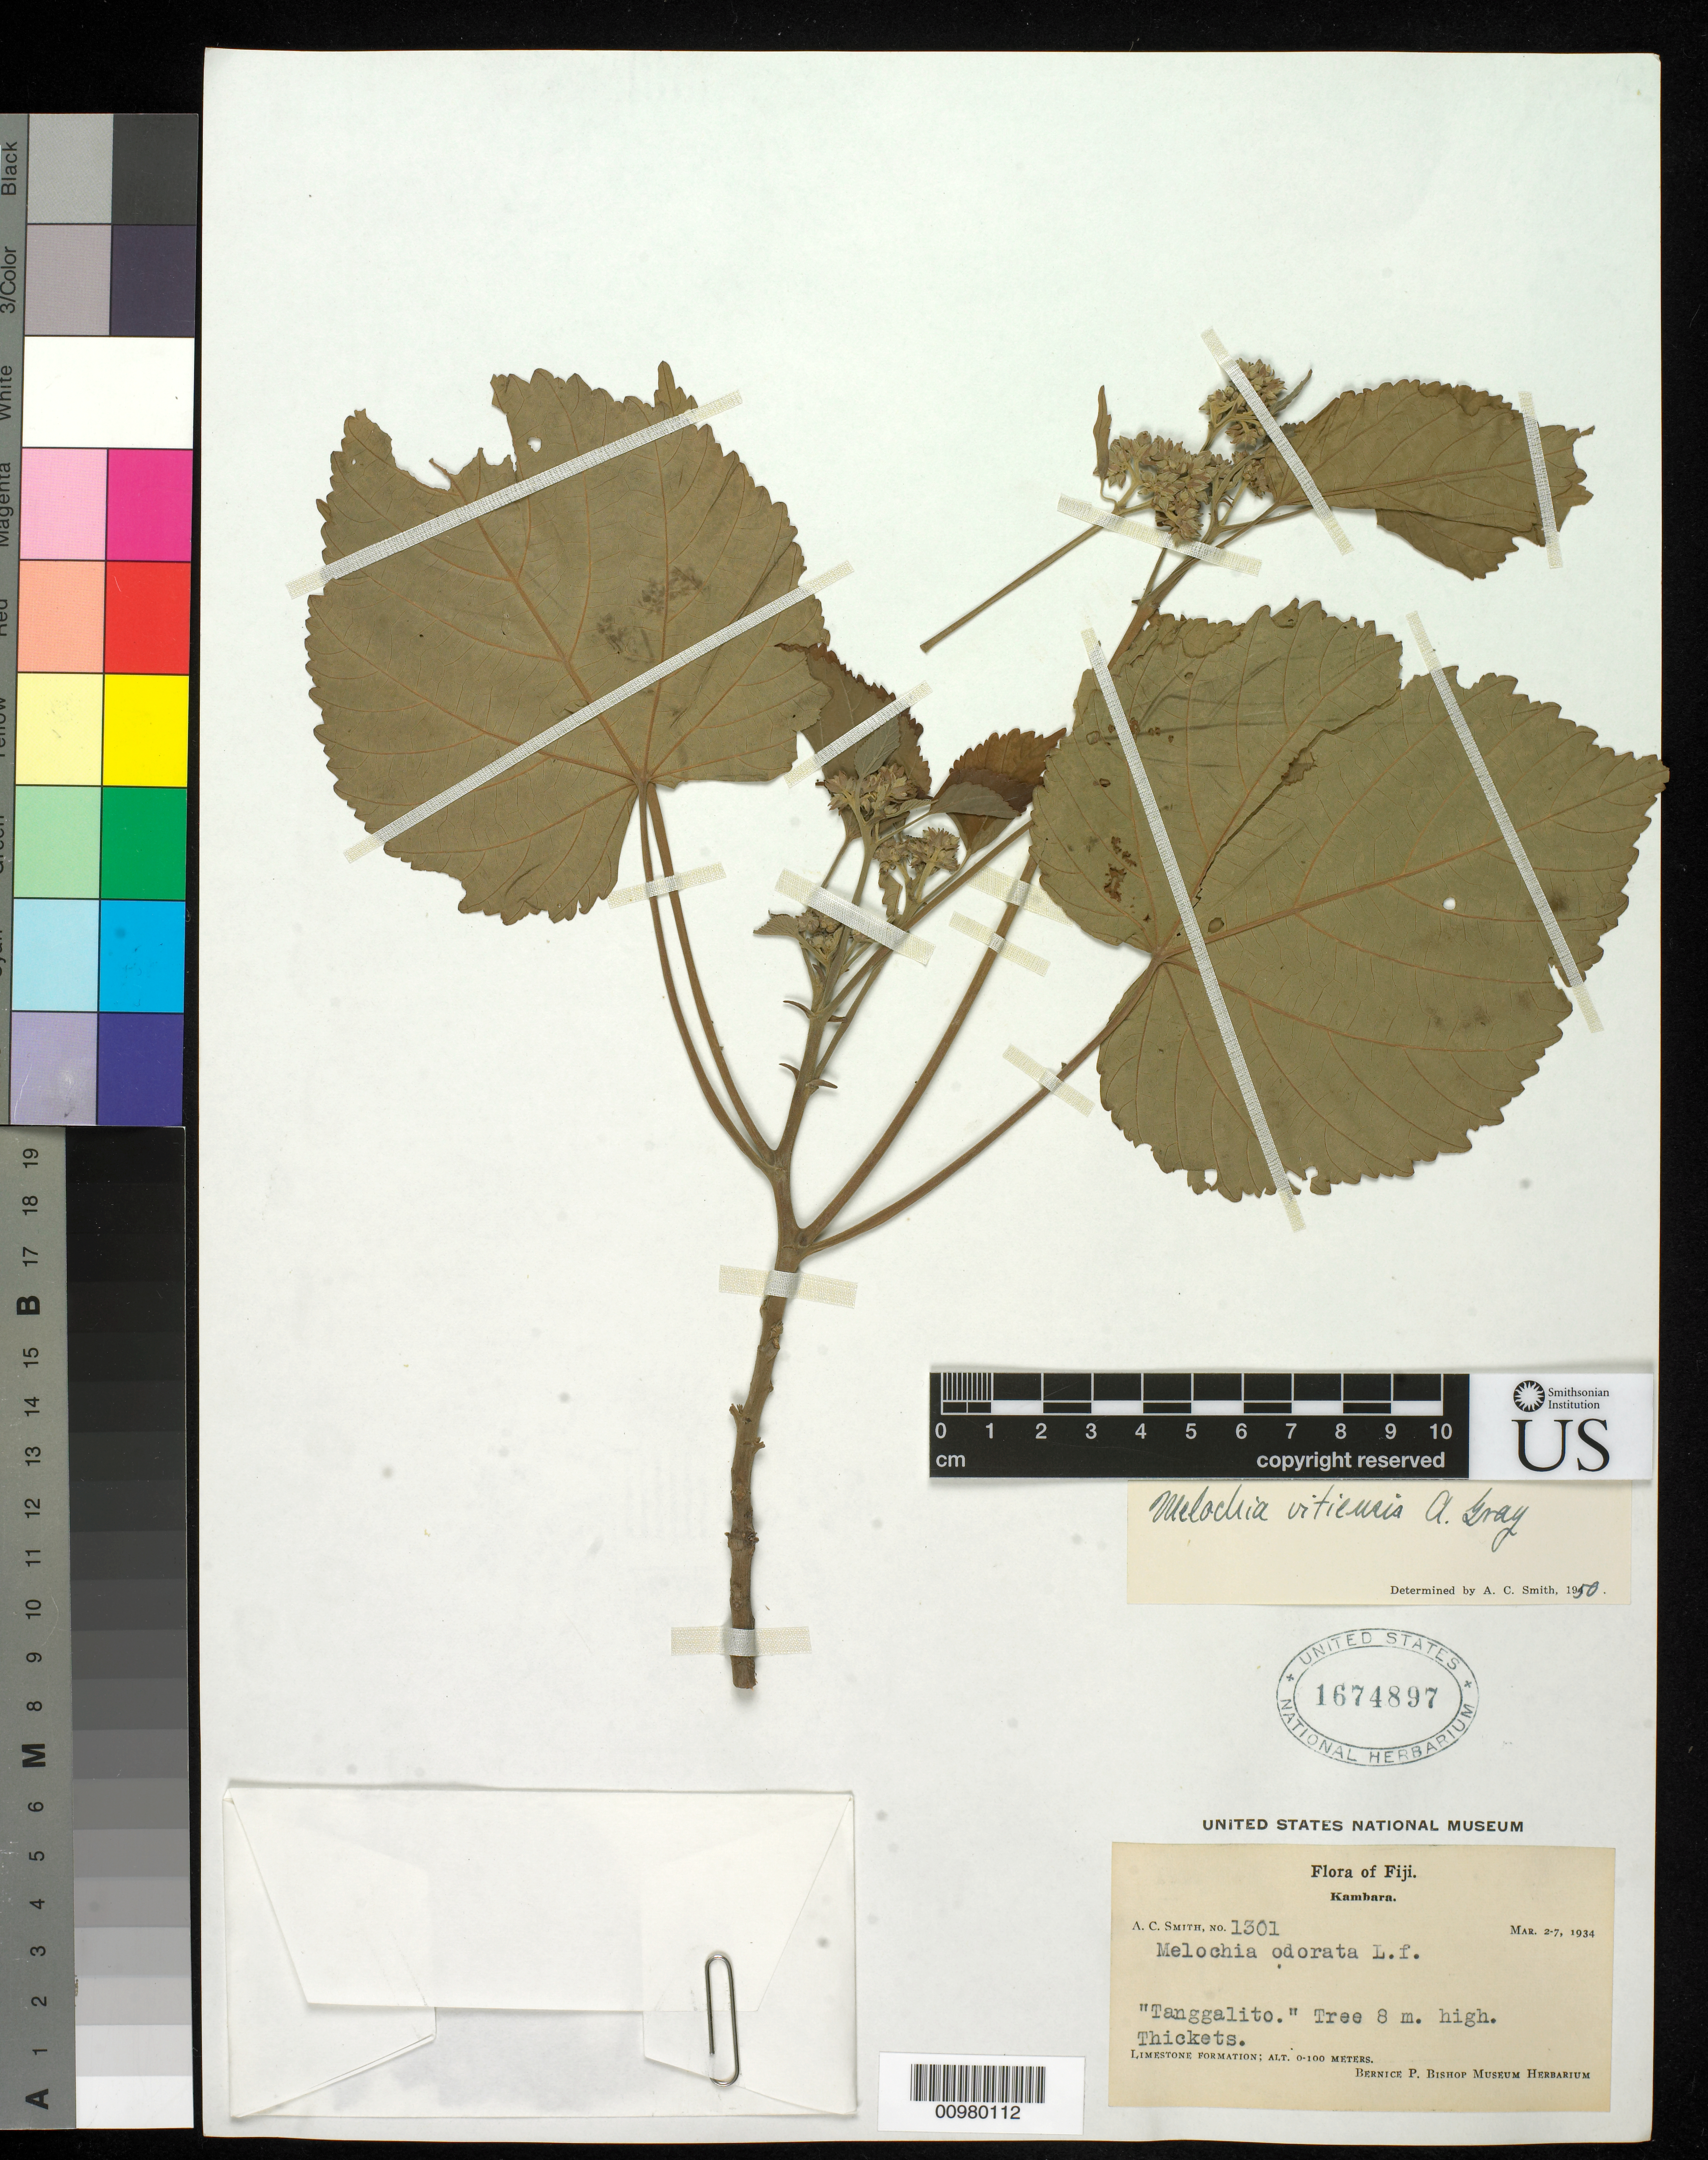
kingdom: Plantae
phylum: Tracheophyta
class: Magnoliopsida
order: Malvales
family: Malvaceae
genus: Melochia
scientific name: Melochia vitiensis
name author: A. Gray in Wilkes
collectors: C. A. Smith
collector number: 1301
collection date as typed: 02 Mar 1934 to 07 Mar 1934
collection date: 1934-03-02/1934-03-07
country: Fiji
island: Kabara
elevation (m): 0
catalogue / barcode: US 1674897